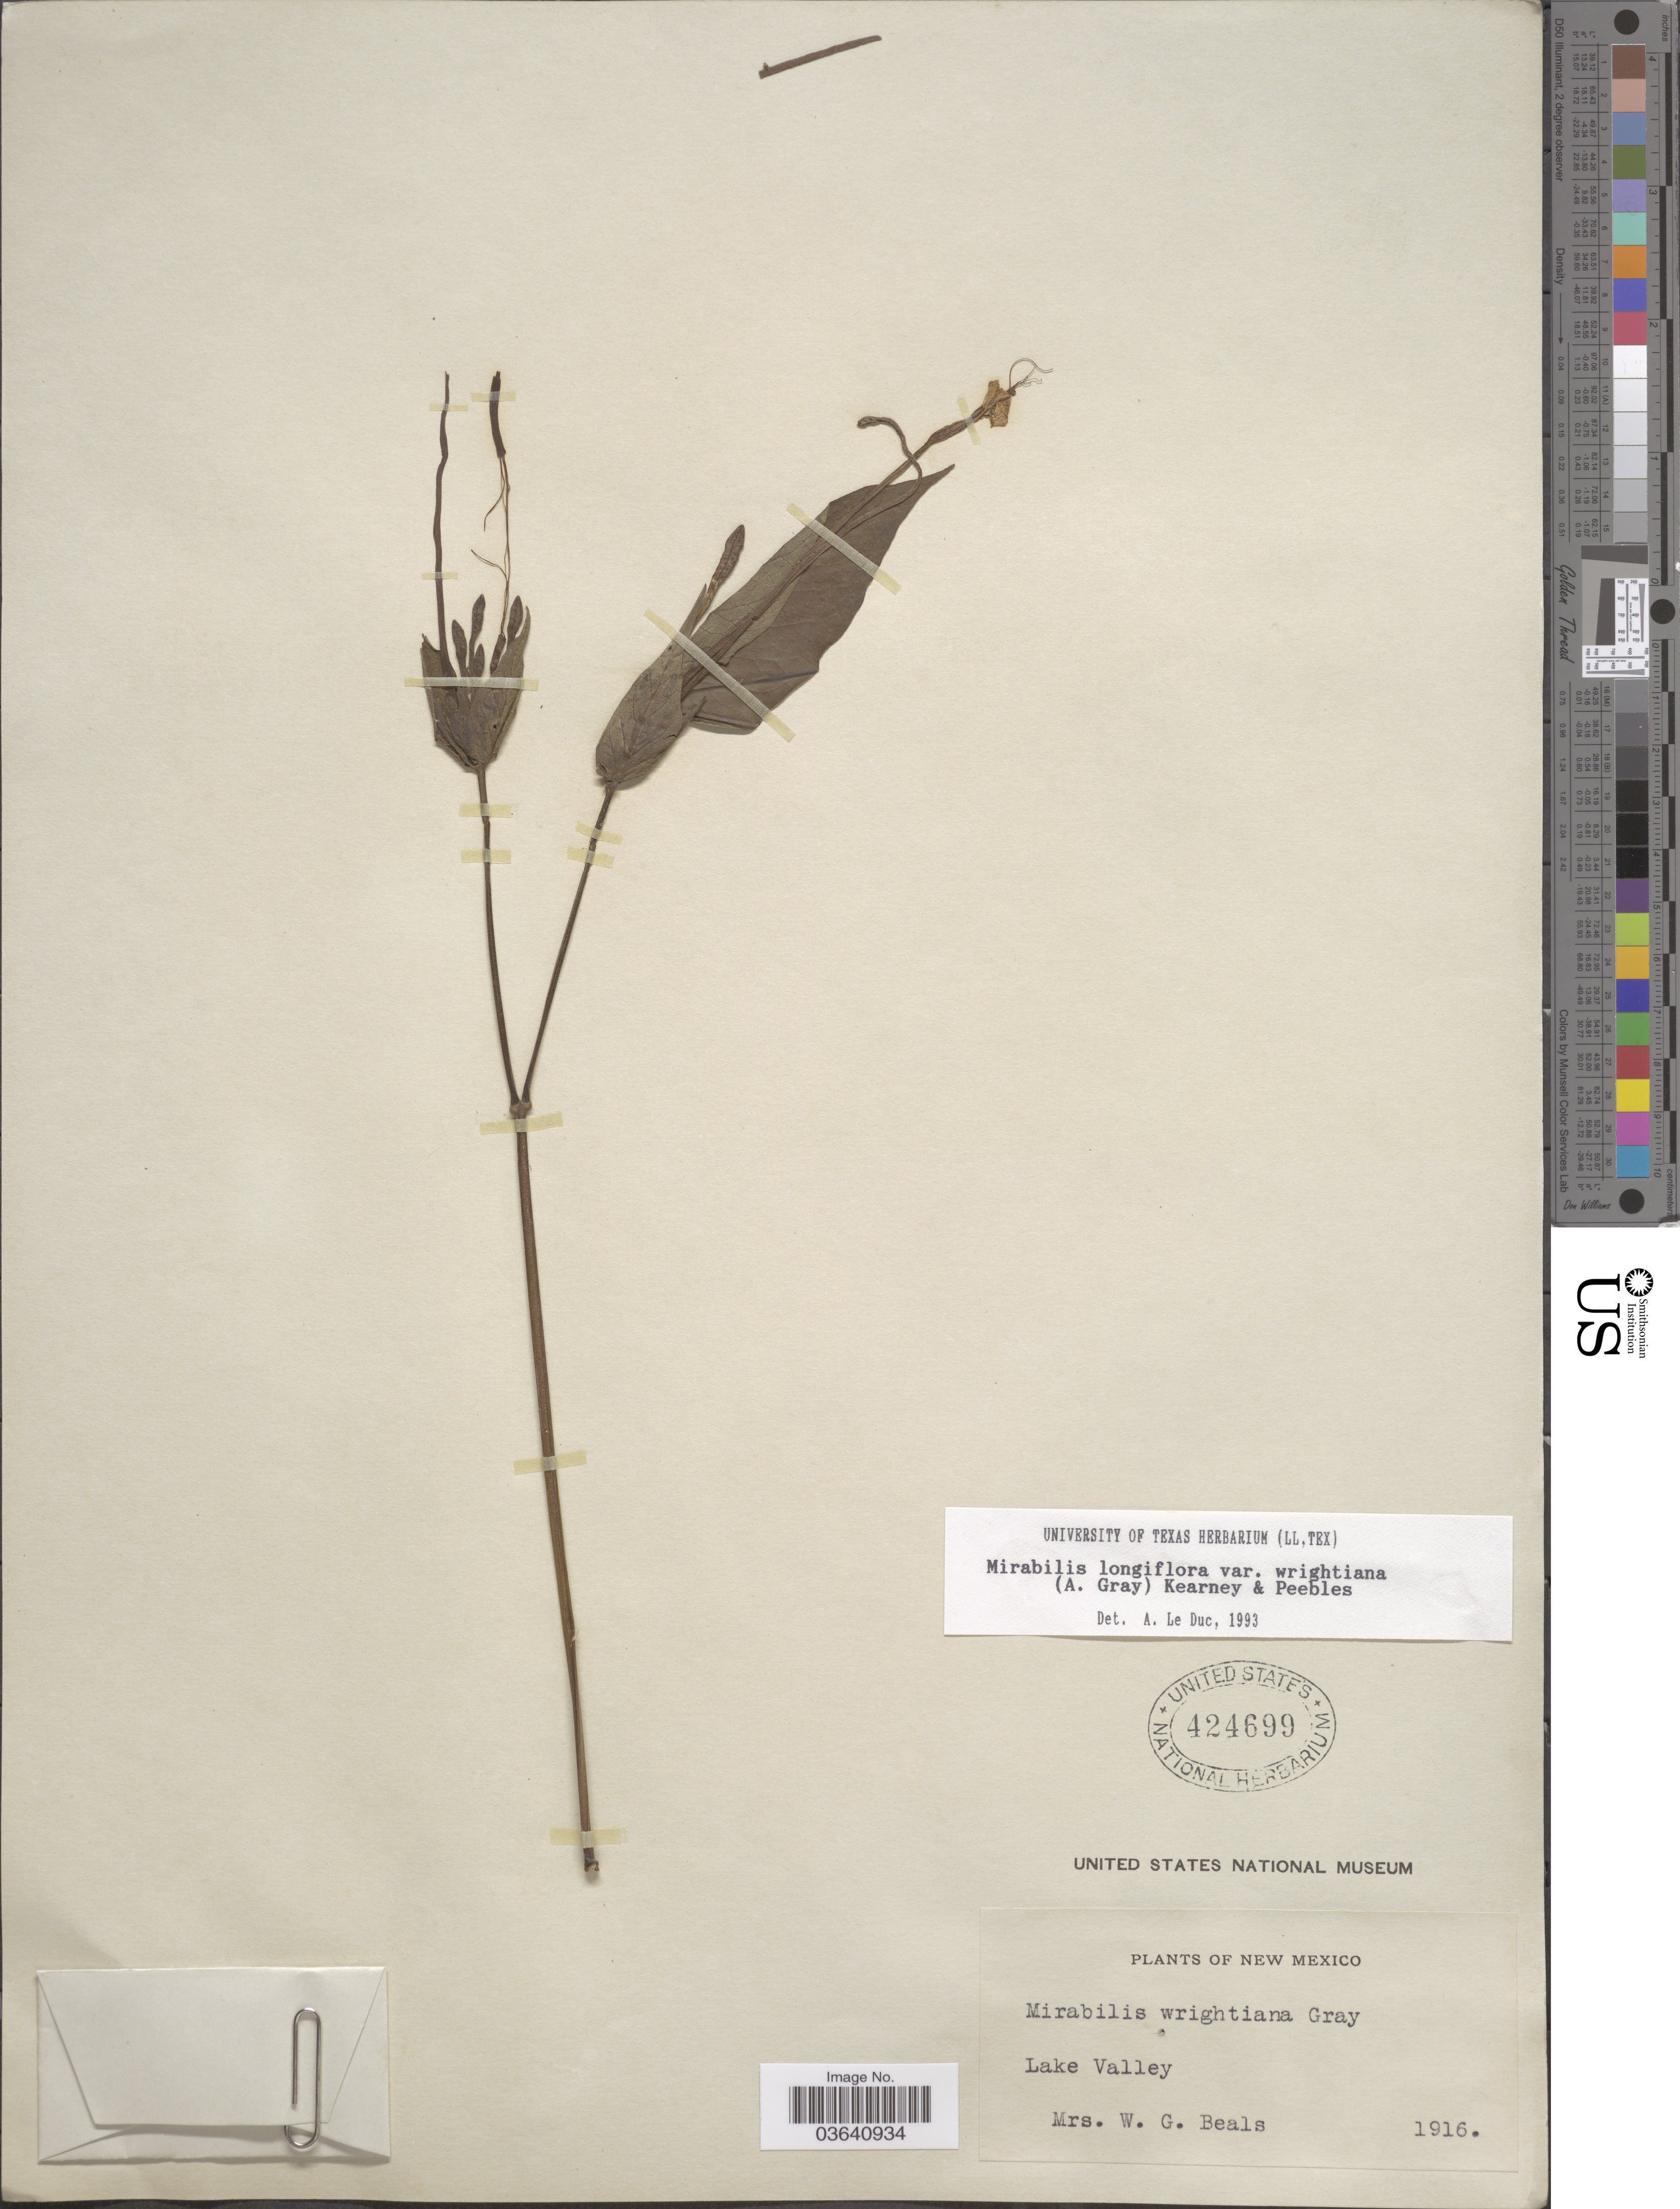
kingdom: Plantae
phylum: Tracheophyta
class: Magnoliopsida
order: Caryophyllales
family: Nyctaginaceae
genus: Mirabilis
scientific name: Mirabilis longiflora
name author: L.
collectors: Mrs. W. G. Beals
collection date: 1916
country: United States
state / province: New Mexico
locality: Lake Valley.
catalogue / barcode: US 424699